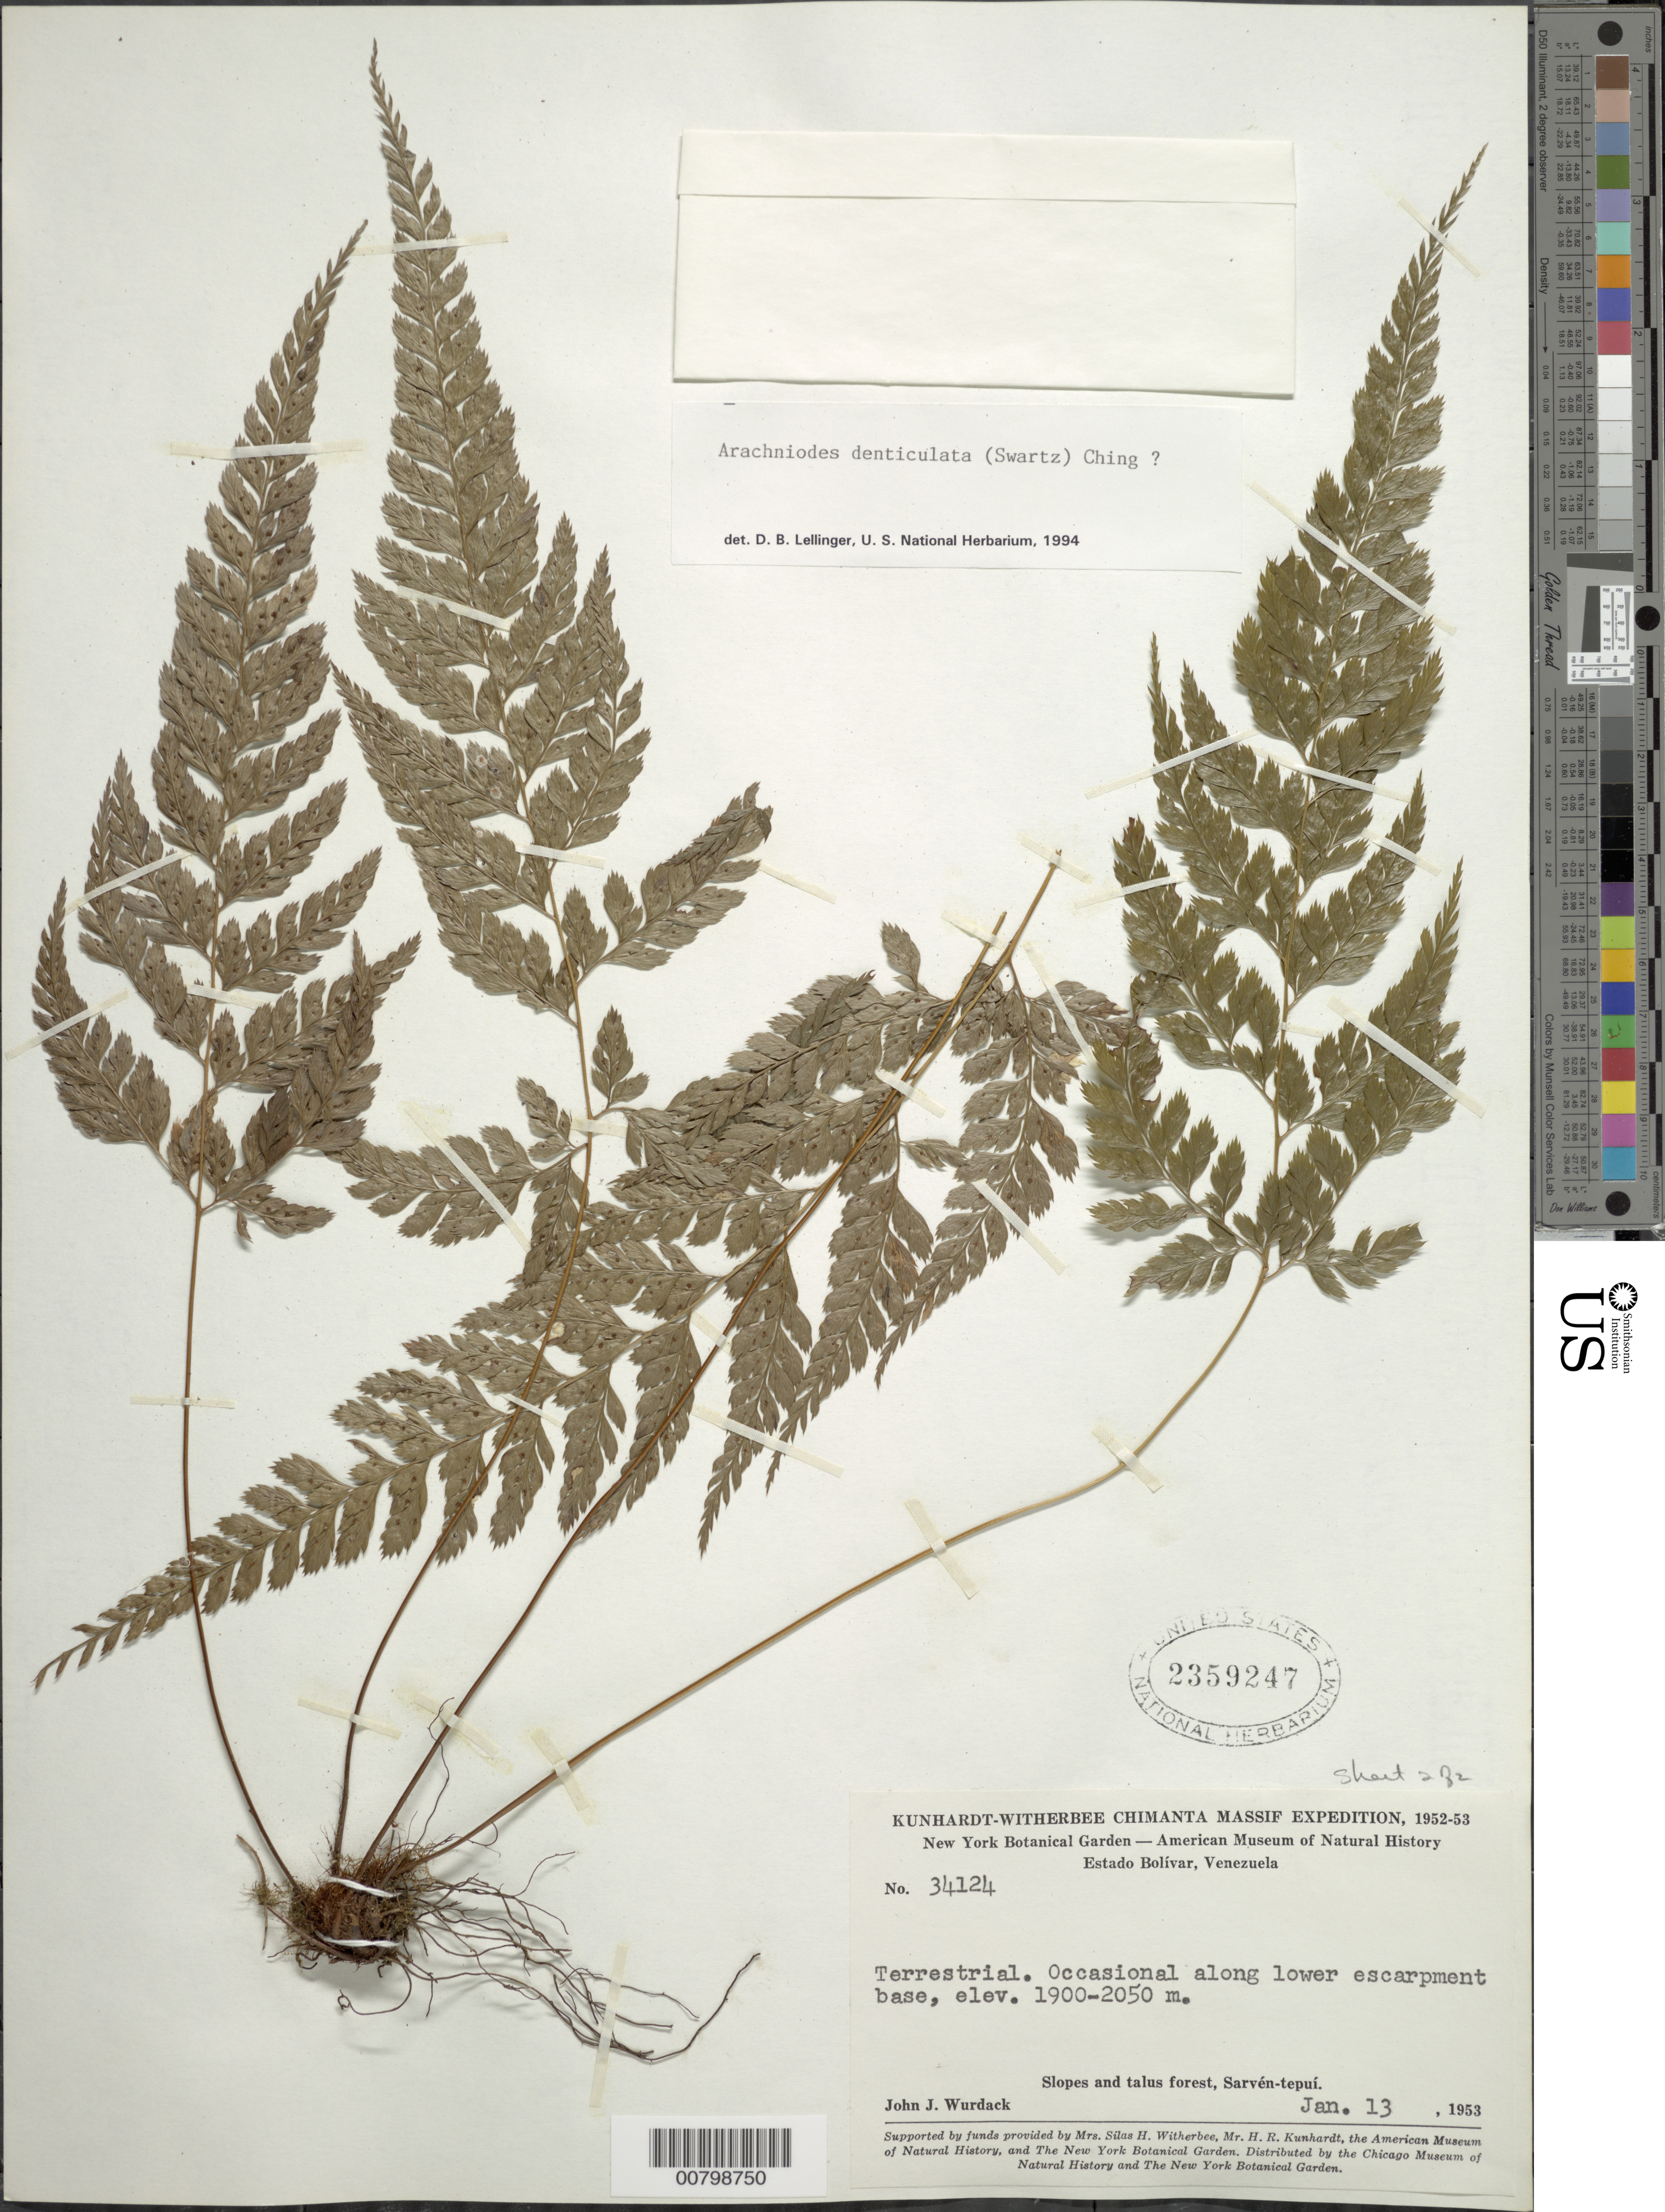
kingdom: Plantae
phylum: Tracheophyta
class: Polypodiopsida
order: Polypodiales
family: Dryopteridaceae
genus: Arachniodes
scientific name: Arachniodes denticulata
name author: (Sw.) Ching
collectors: J. J. Wurdack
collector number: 34124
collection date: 1953-01-13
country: Venezuela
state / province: Bolivar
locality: Occasional along lower escarpment base, Slopes and talus forest, Sarven-tepui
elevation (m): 1900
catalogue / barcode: US 2359247